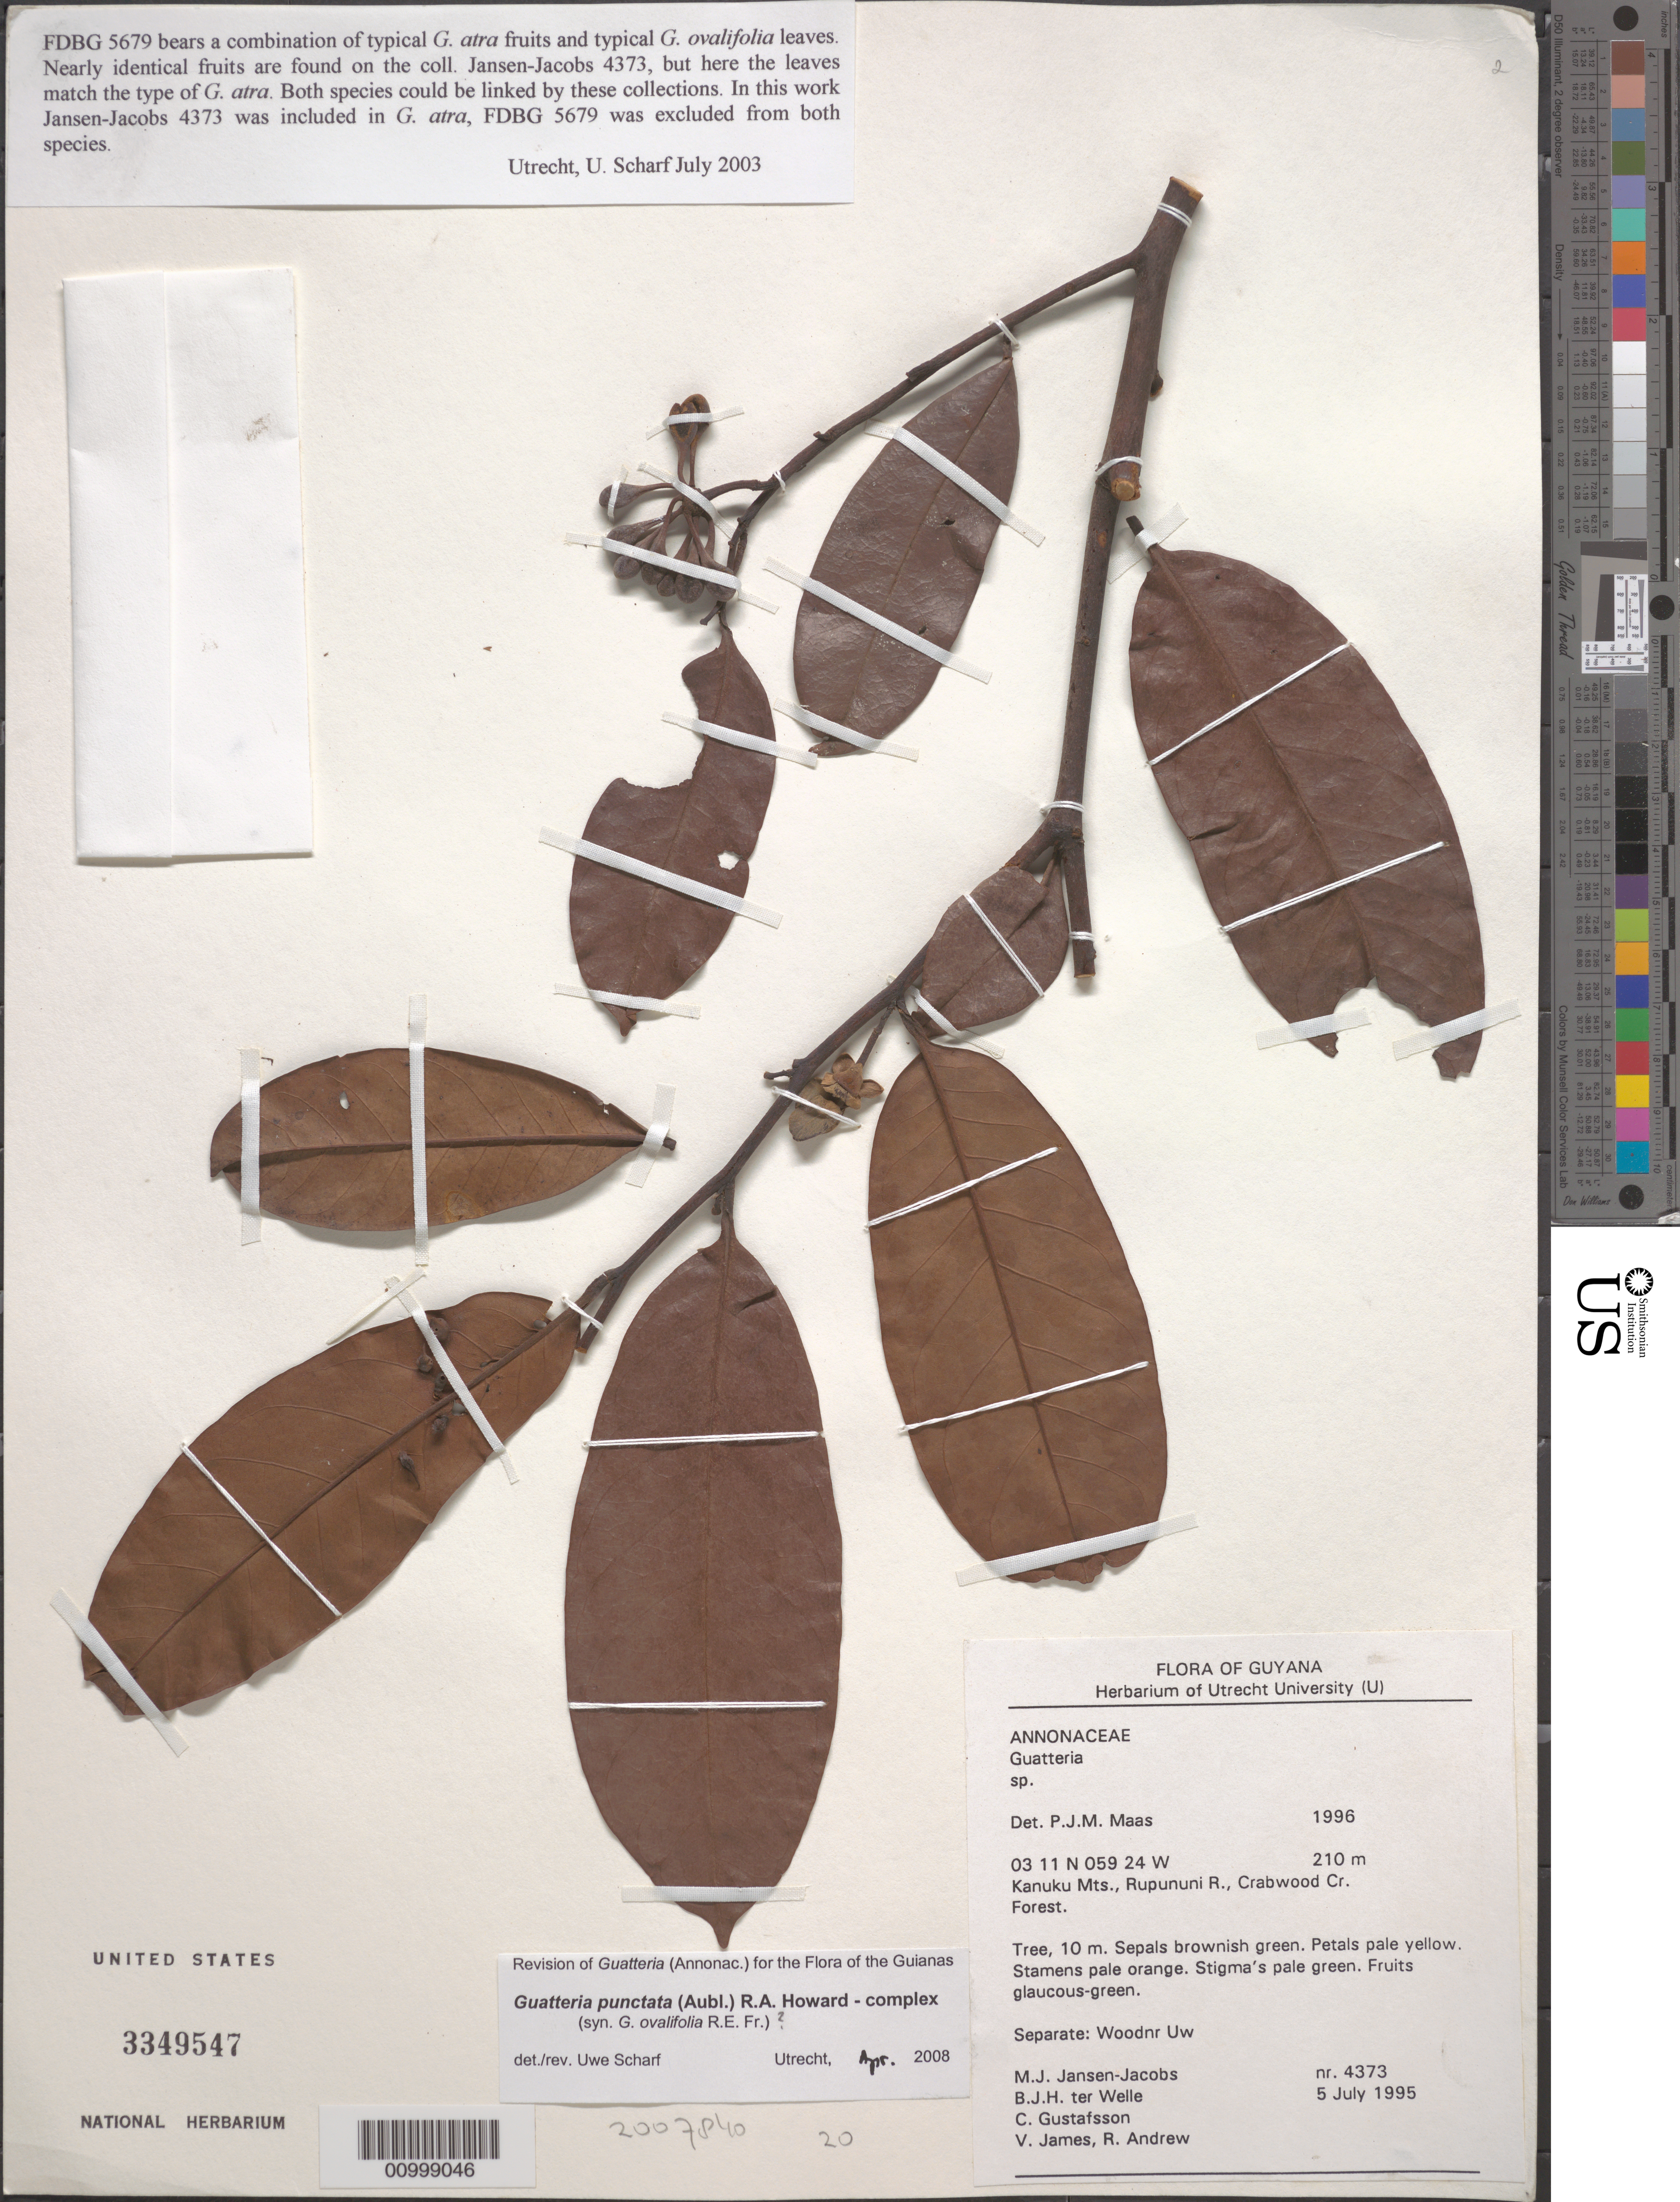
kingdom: Plantae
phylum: Tracheophyta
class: Magnoliopsida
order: Magnoliales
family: Annonaceae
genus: Guatteria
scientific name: Guatteria punctata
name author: (Aubl.) R.A. Howard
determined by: Scharf, U.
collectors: M. J. Jansen-Jacobs, B. Welle, C. G. Gustafsson, V. James & R. Andrew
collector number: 4373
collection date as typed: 5-Jul-95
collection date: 1995-07-05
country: Guyana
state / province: U. Takutu-U. Essequibo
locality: Crabwood Creek, Rupununi River, Kanuku Mts.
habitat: Forest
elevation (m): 210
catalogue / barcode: US 3349547